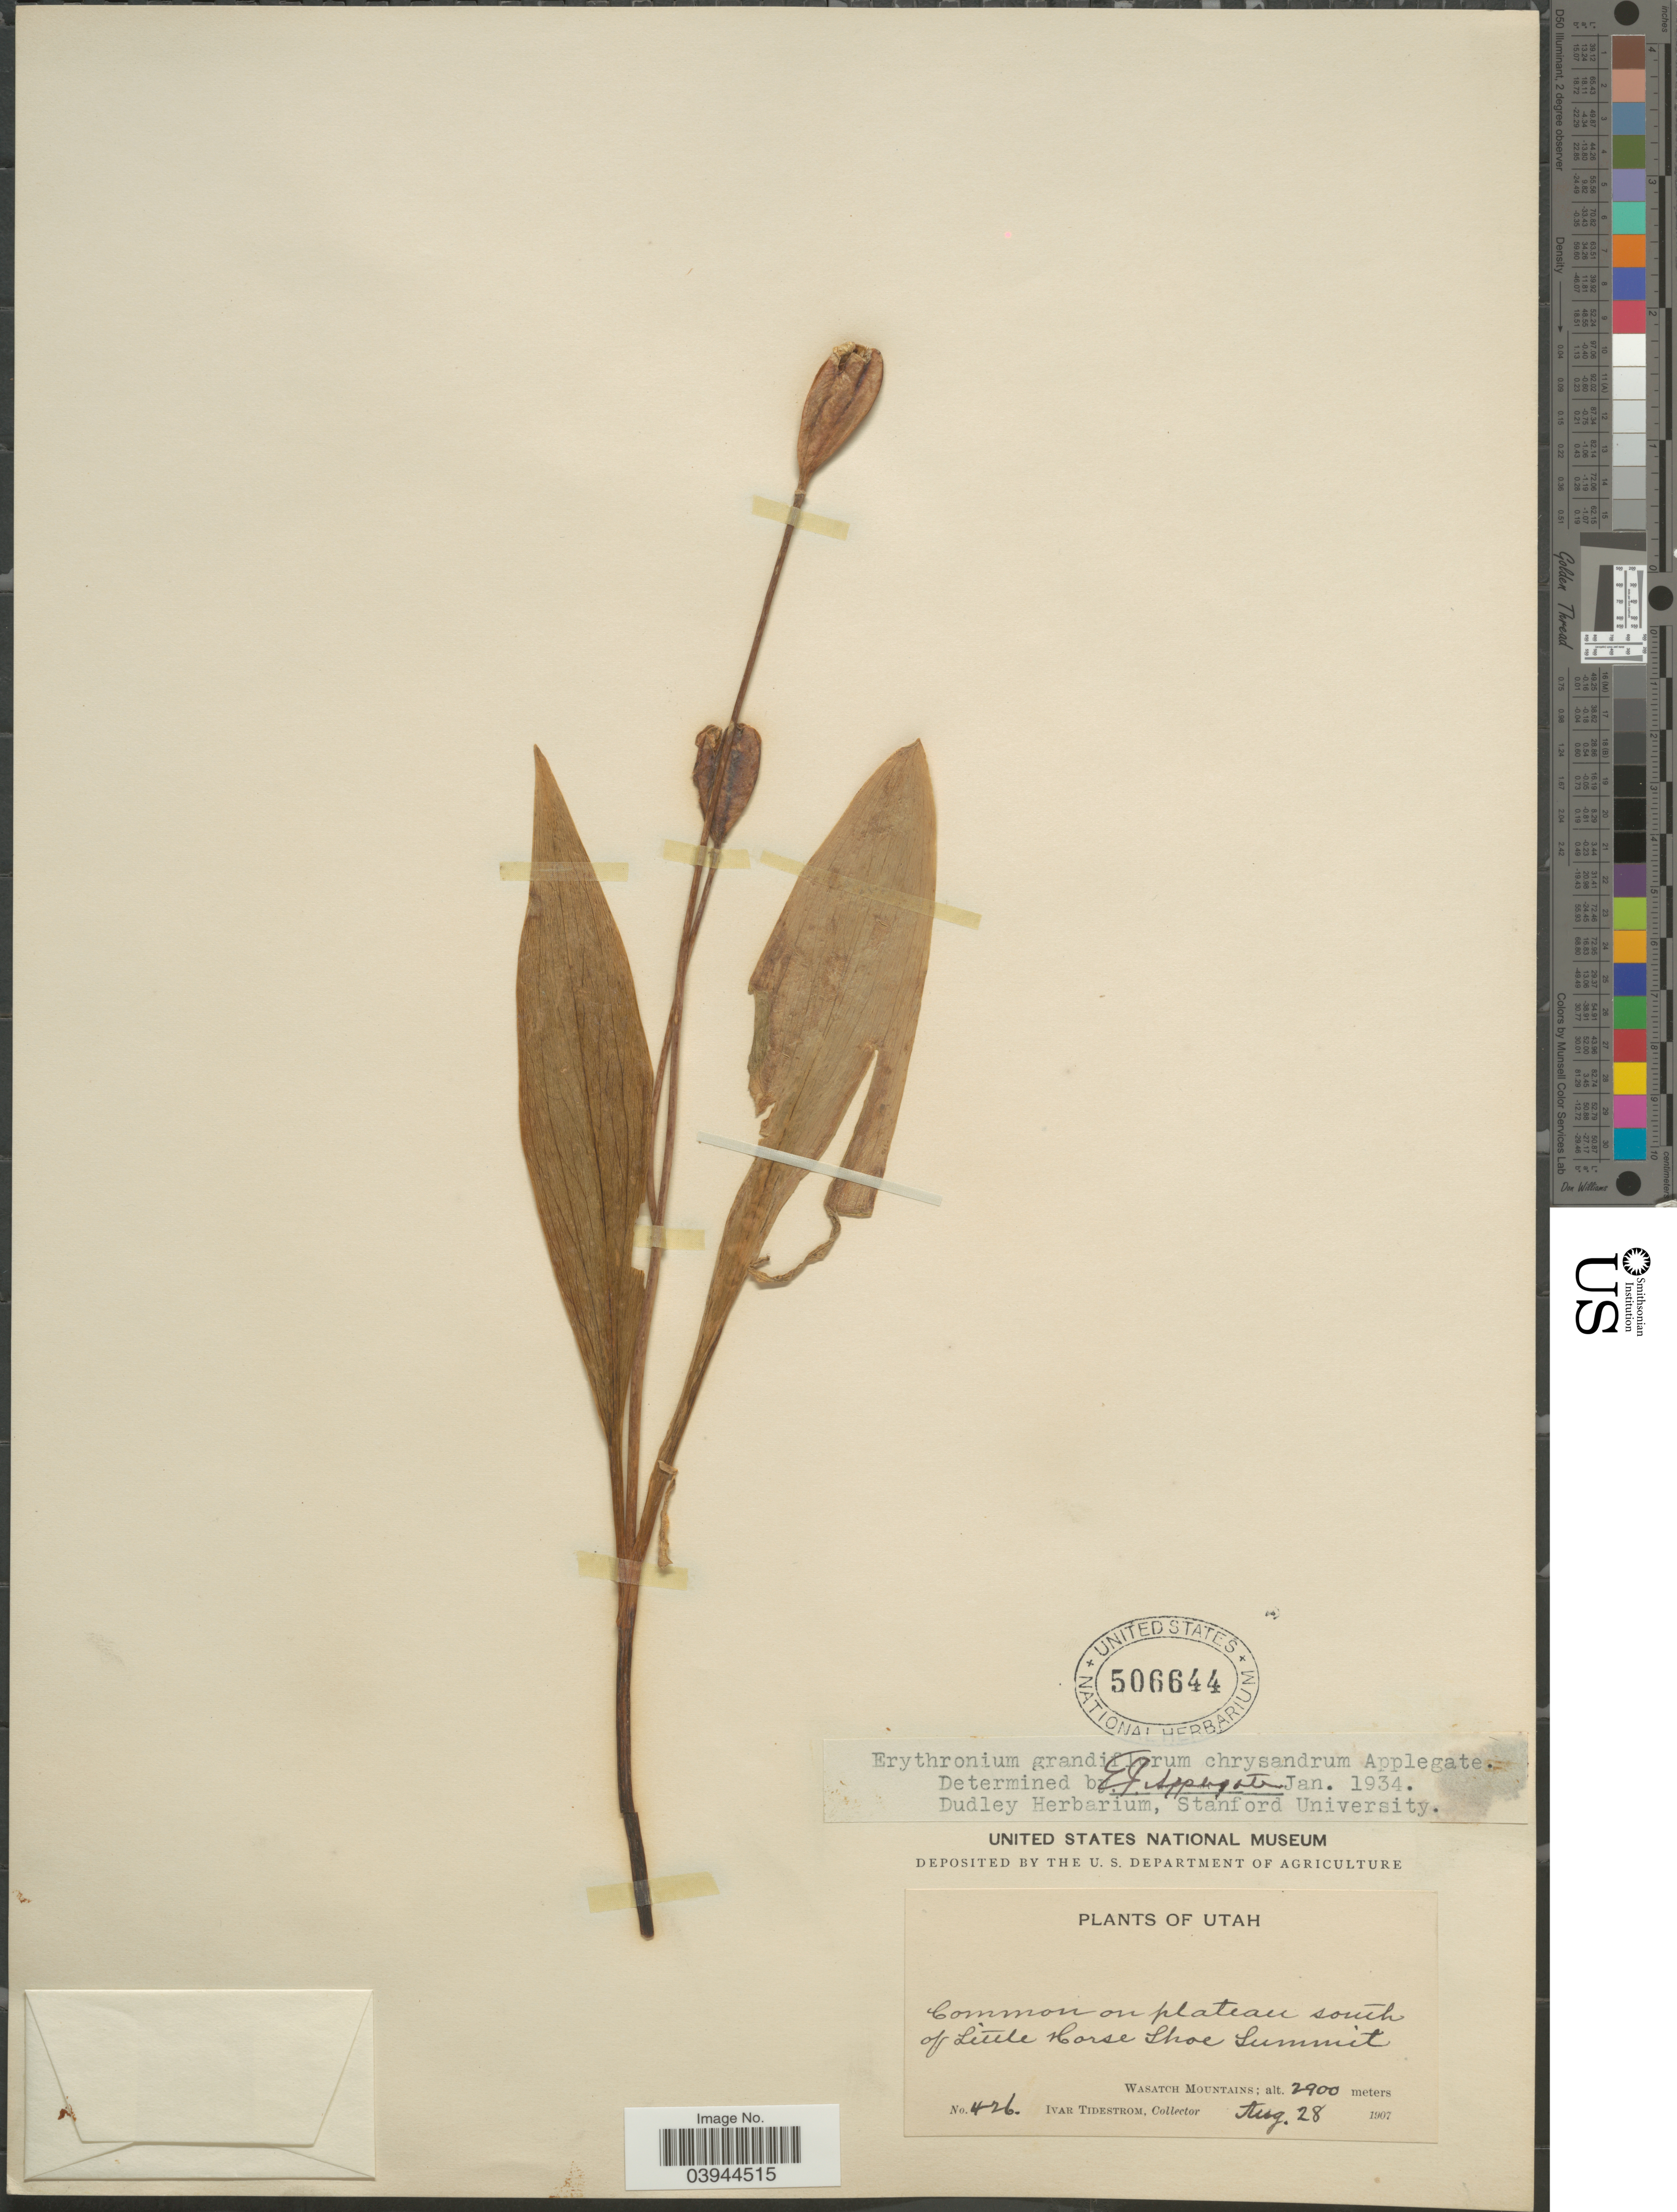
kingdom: Plantae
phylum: Tracheophyta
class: Liliopsida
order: Liliales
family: Liliaceae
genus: Erythronium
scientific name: Erythronium grandiflorum subsp. chrysandrum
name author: (Applegate) Abrams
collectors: I. F. Tidestrom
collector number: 426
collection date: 1907-08-28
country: United States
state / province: Utah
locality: Common on plateau south of Little Horse Shoe Summit. Wasatch Mountains.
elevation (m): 2900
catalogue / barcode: US 506644